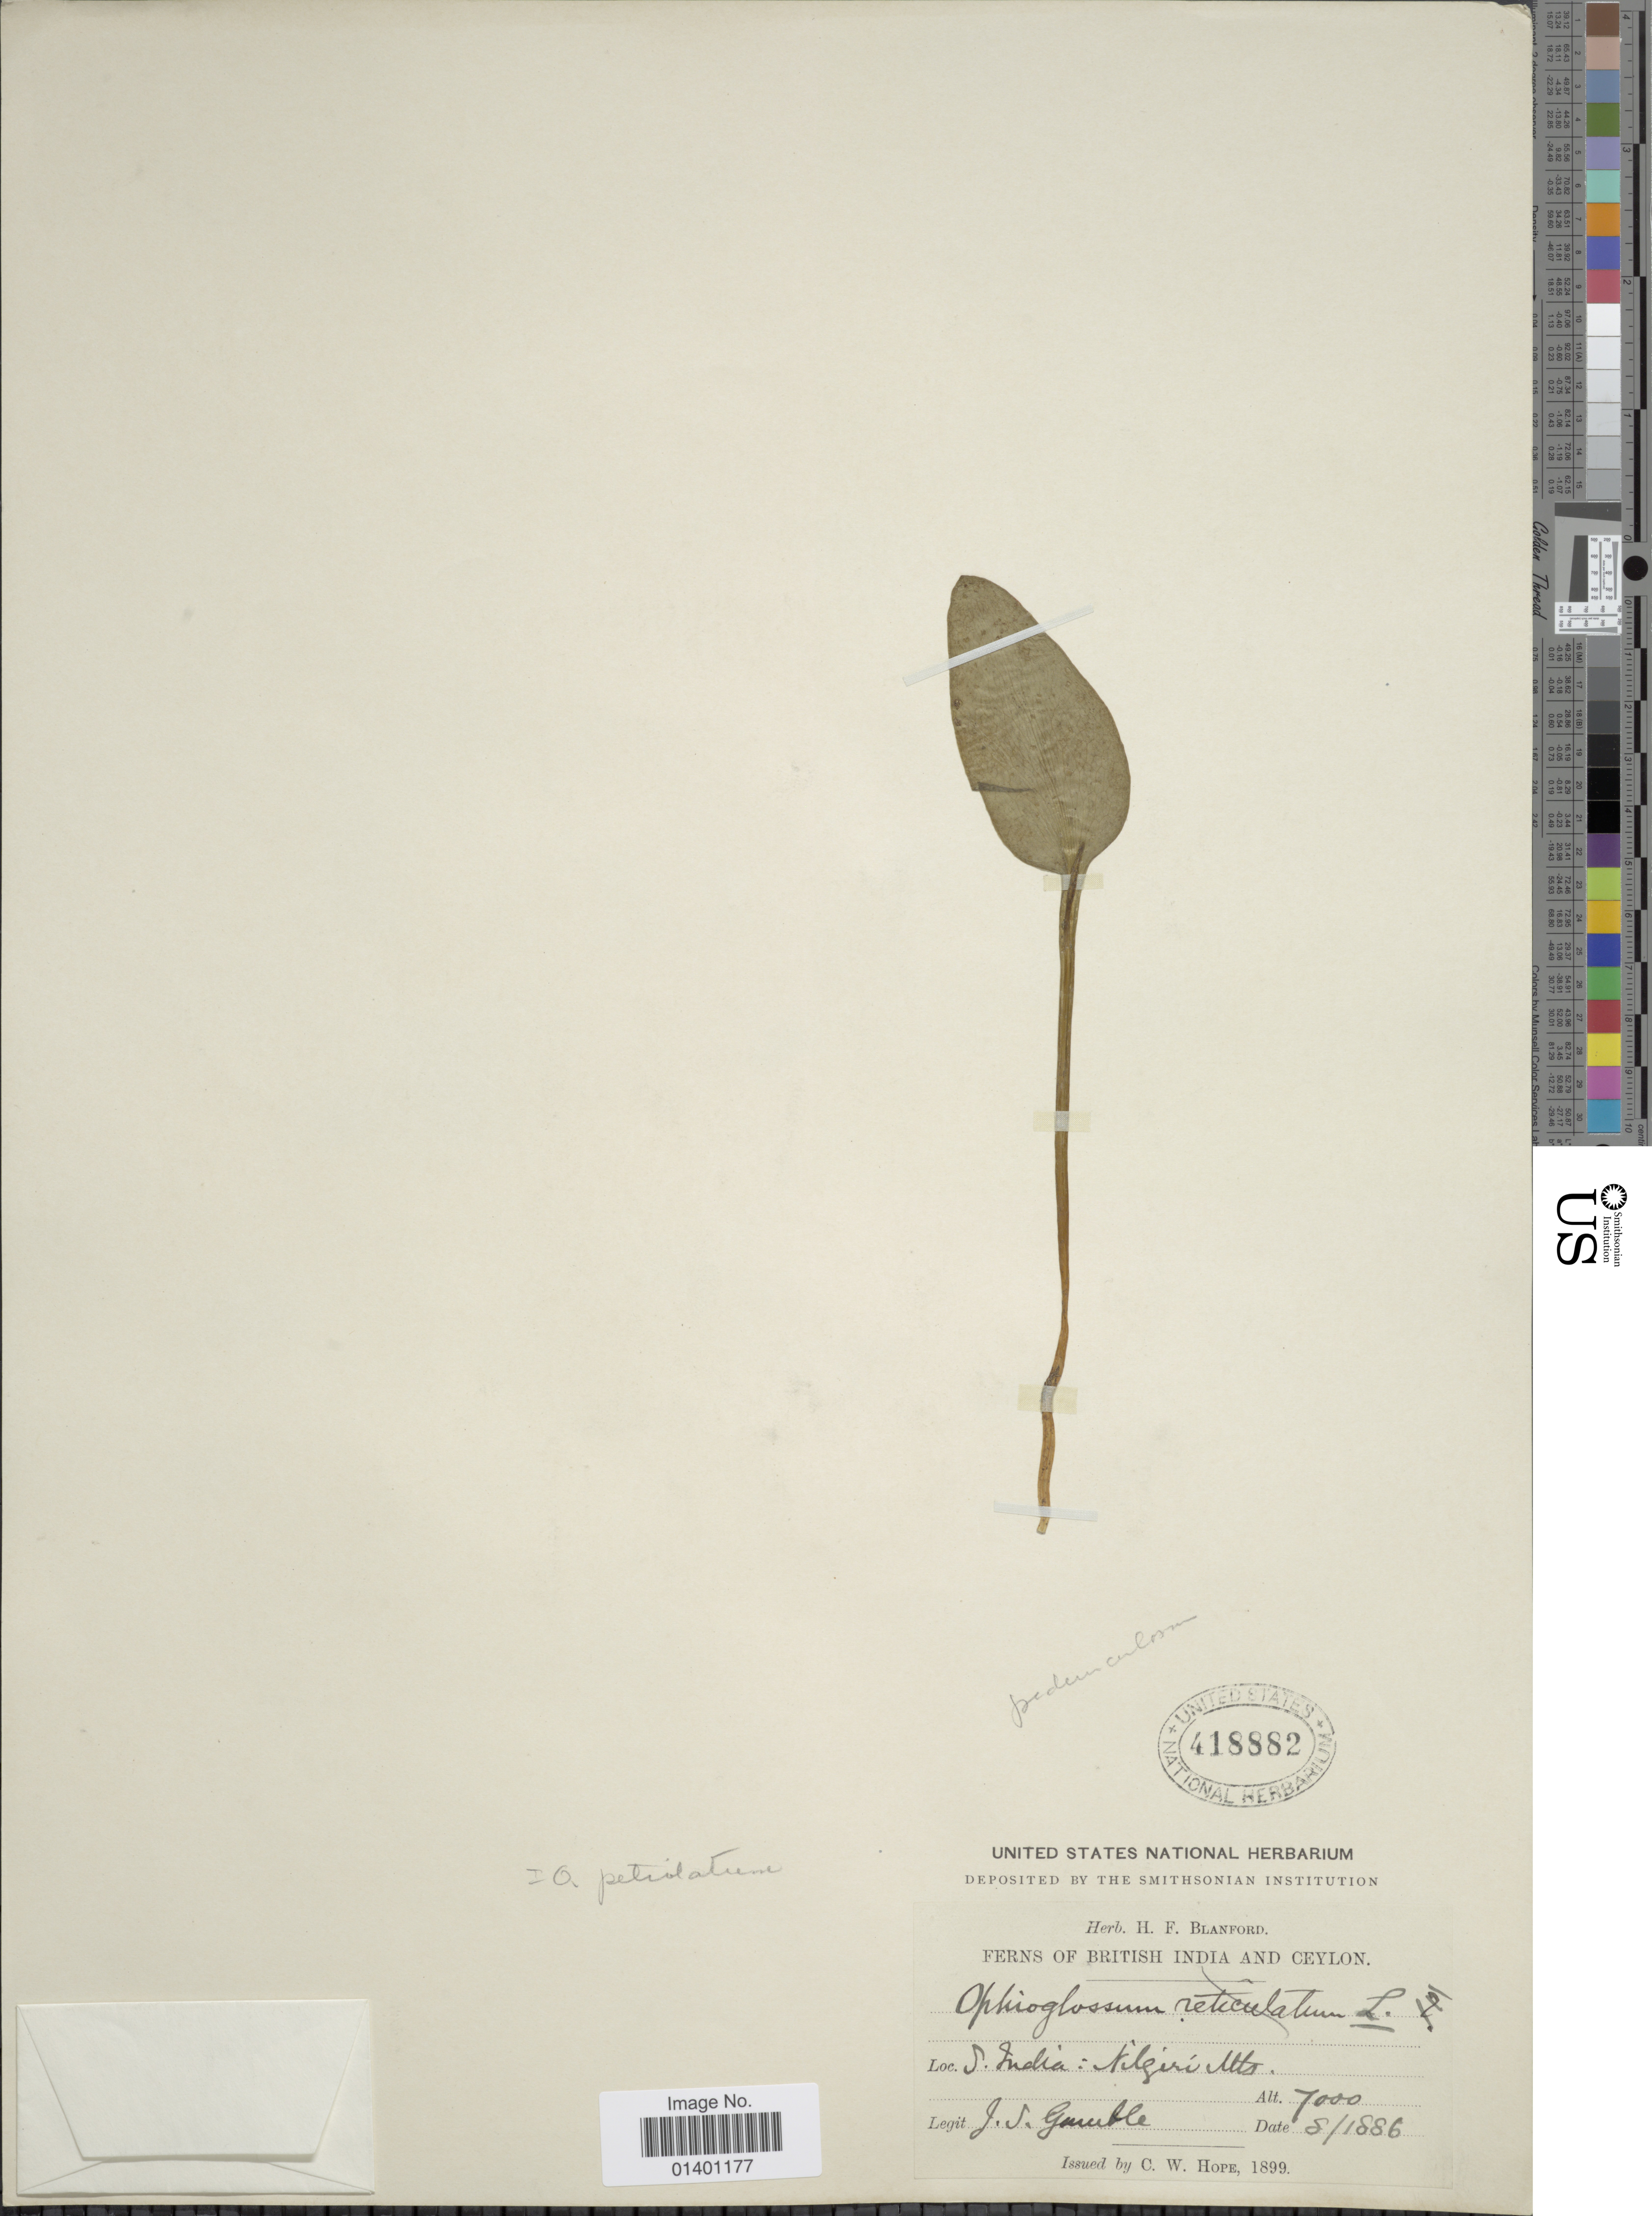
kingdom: Plantae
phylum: Tracheophyta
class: Polypodiopsida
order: Ophioglossales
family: Ophioglossaceae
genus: Ophioglossum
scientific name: Ophioglossum petiolatum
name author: Hook.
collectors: J. S. Gamble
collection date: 1886-08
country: India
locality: British India and Ceylon, S. India: Nilgiri Mts.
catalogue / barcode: US 418882